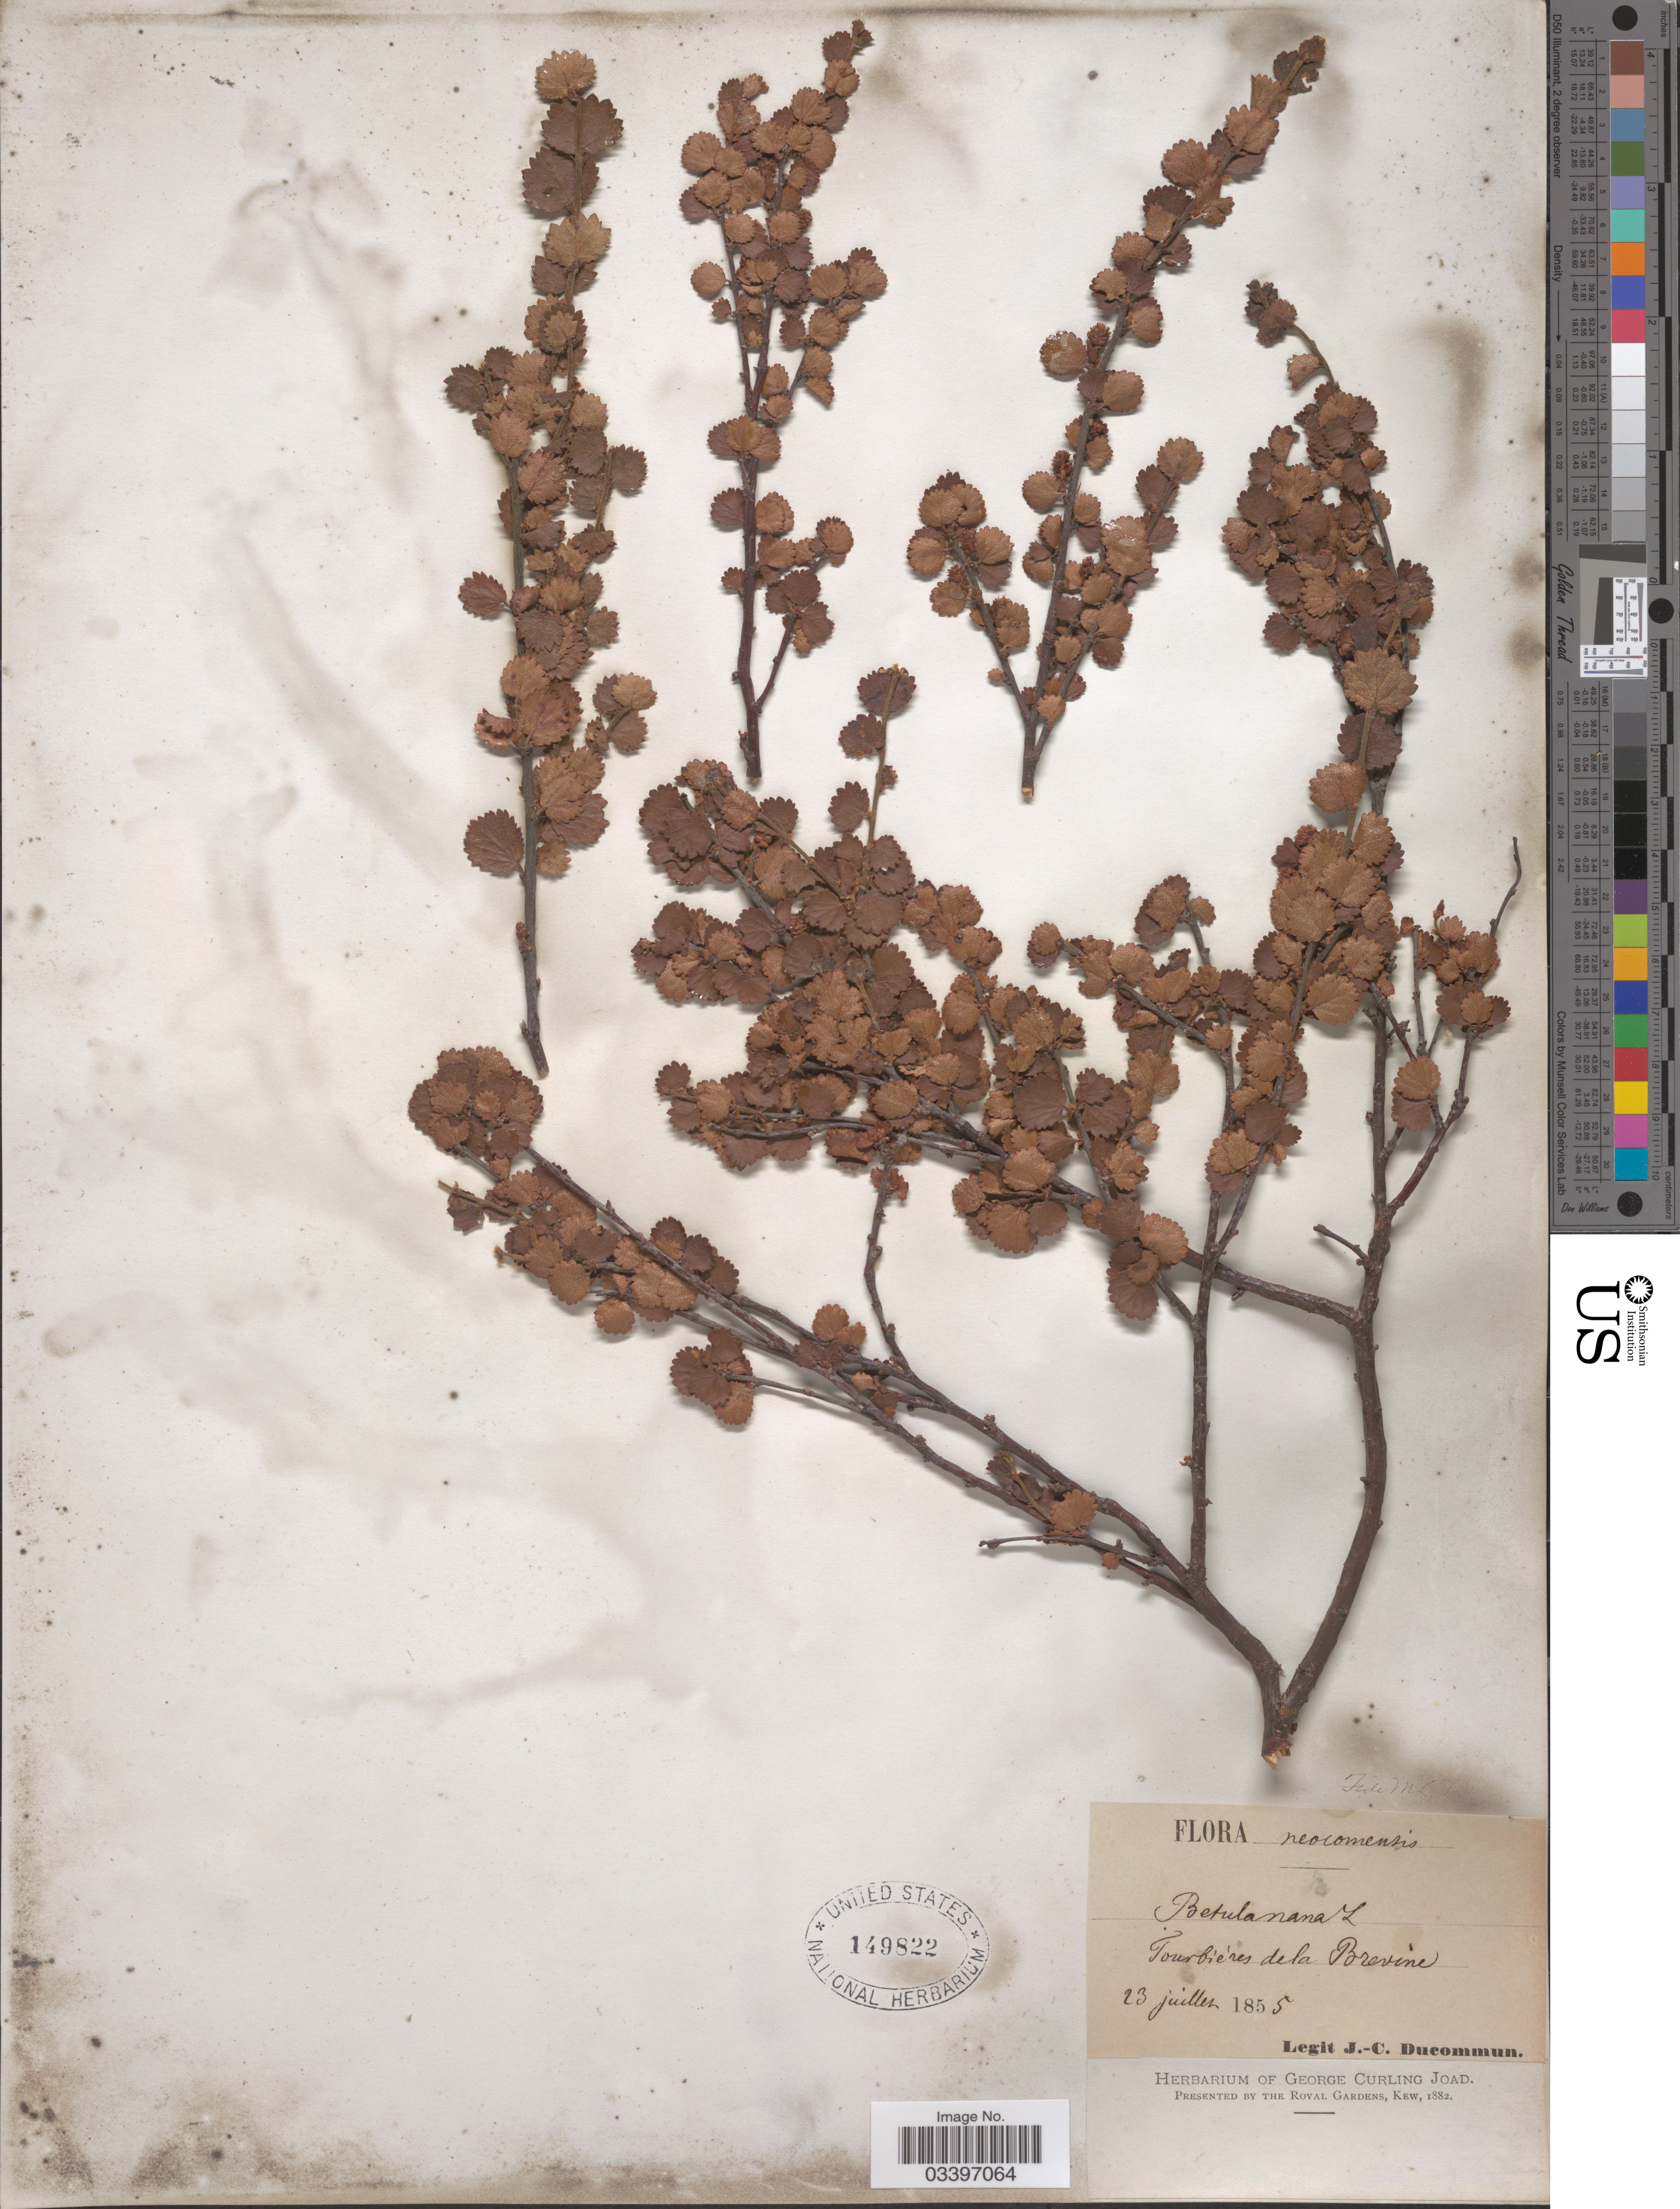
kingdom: Plantae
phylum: Tracheophyta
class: Magnoliopsida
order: Fagales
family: Betulaceae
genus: Betula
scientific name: Betula nana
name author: L.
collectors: J. Ducommun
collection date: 1855-07-23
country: Switzerland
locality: Neocomensis. Tourbiéres de la Brevine.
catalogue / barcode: US 149822